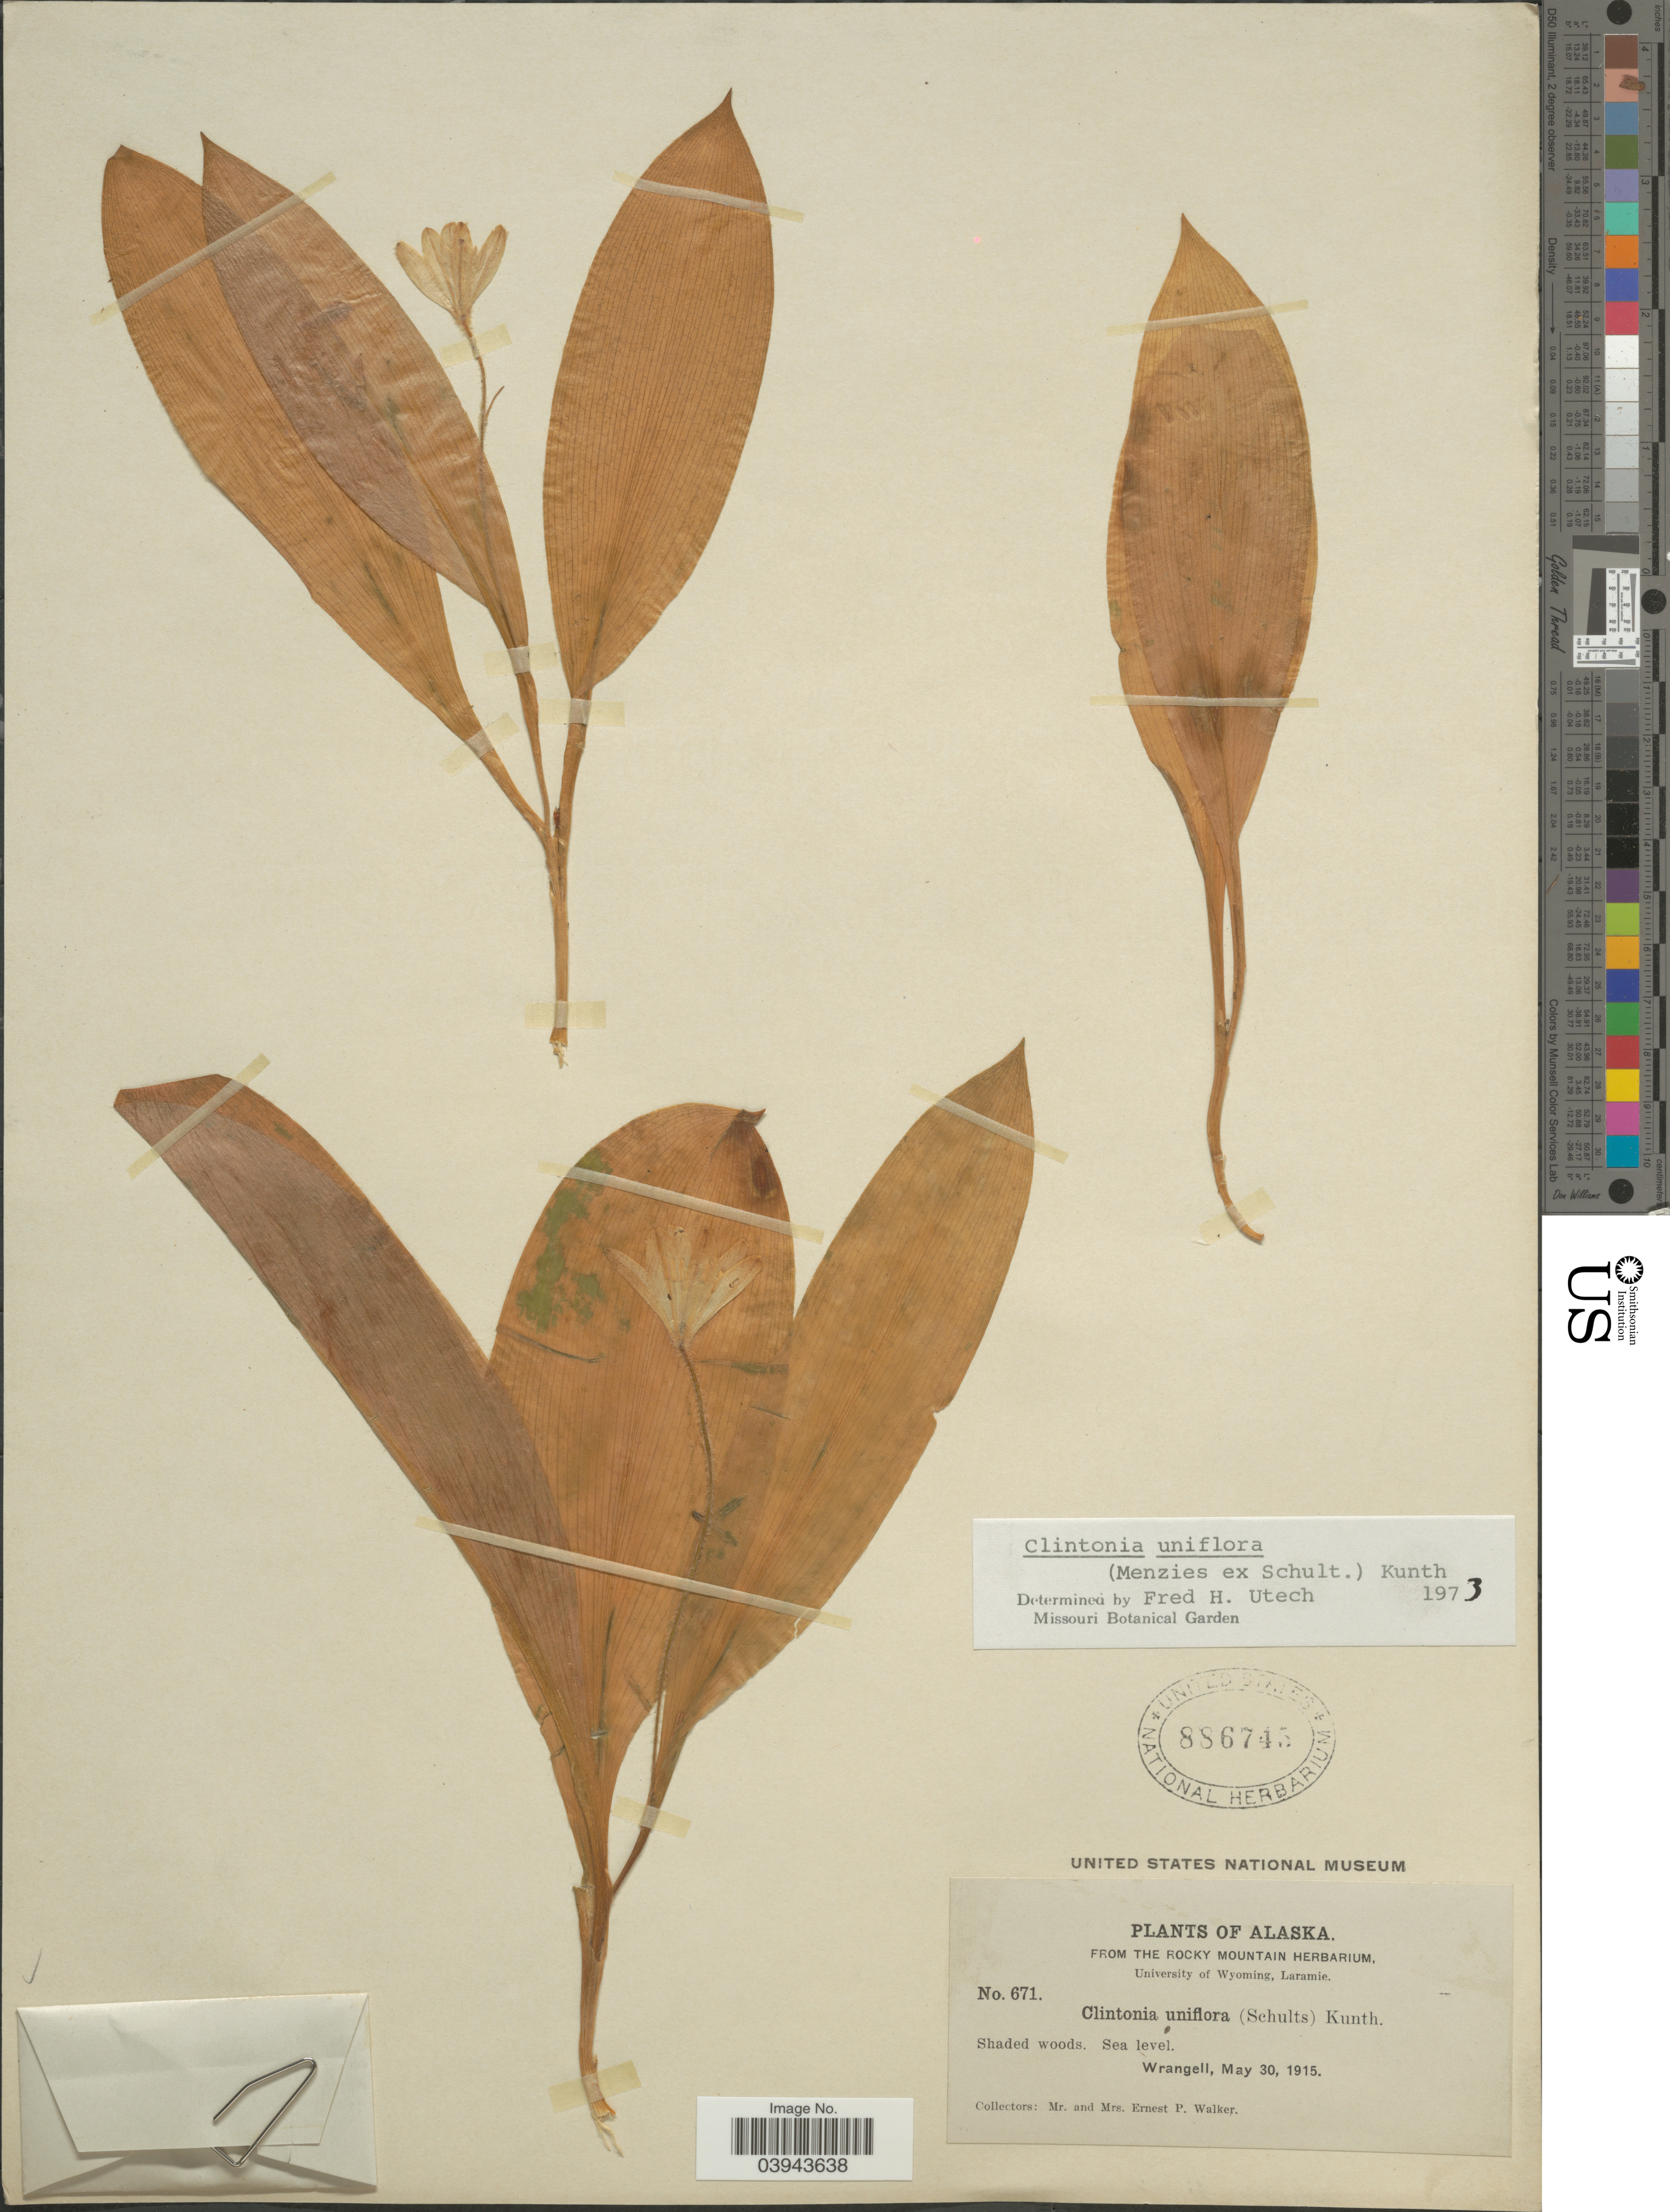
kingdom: Plantae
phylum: Tracheophyta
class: Liliopsida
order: Liliales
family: Liliaceae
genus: Clintonia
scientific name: Clintonia uniflora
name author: Kunth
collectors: E. P. Walker & E. Walker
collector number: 671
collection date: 1915-05-30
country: United States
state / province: Alaska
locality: Wrangell.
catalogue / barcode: US 886745